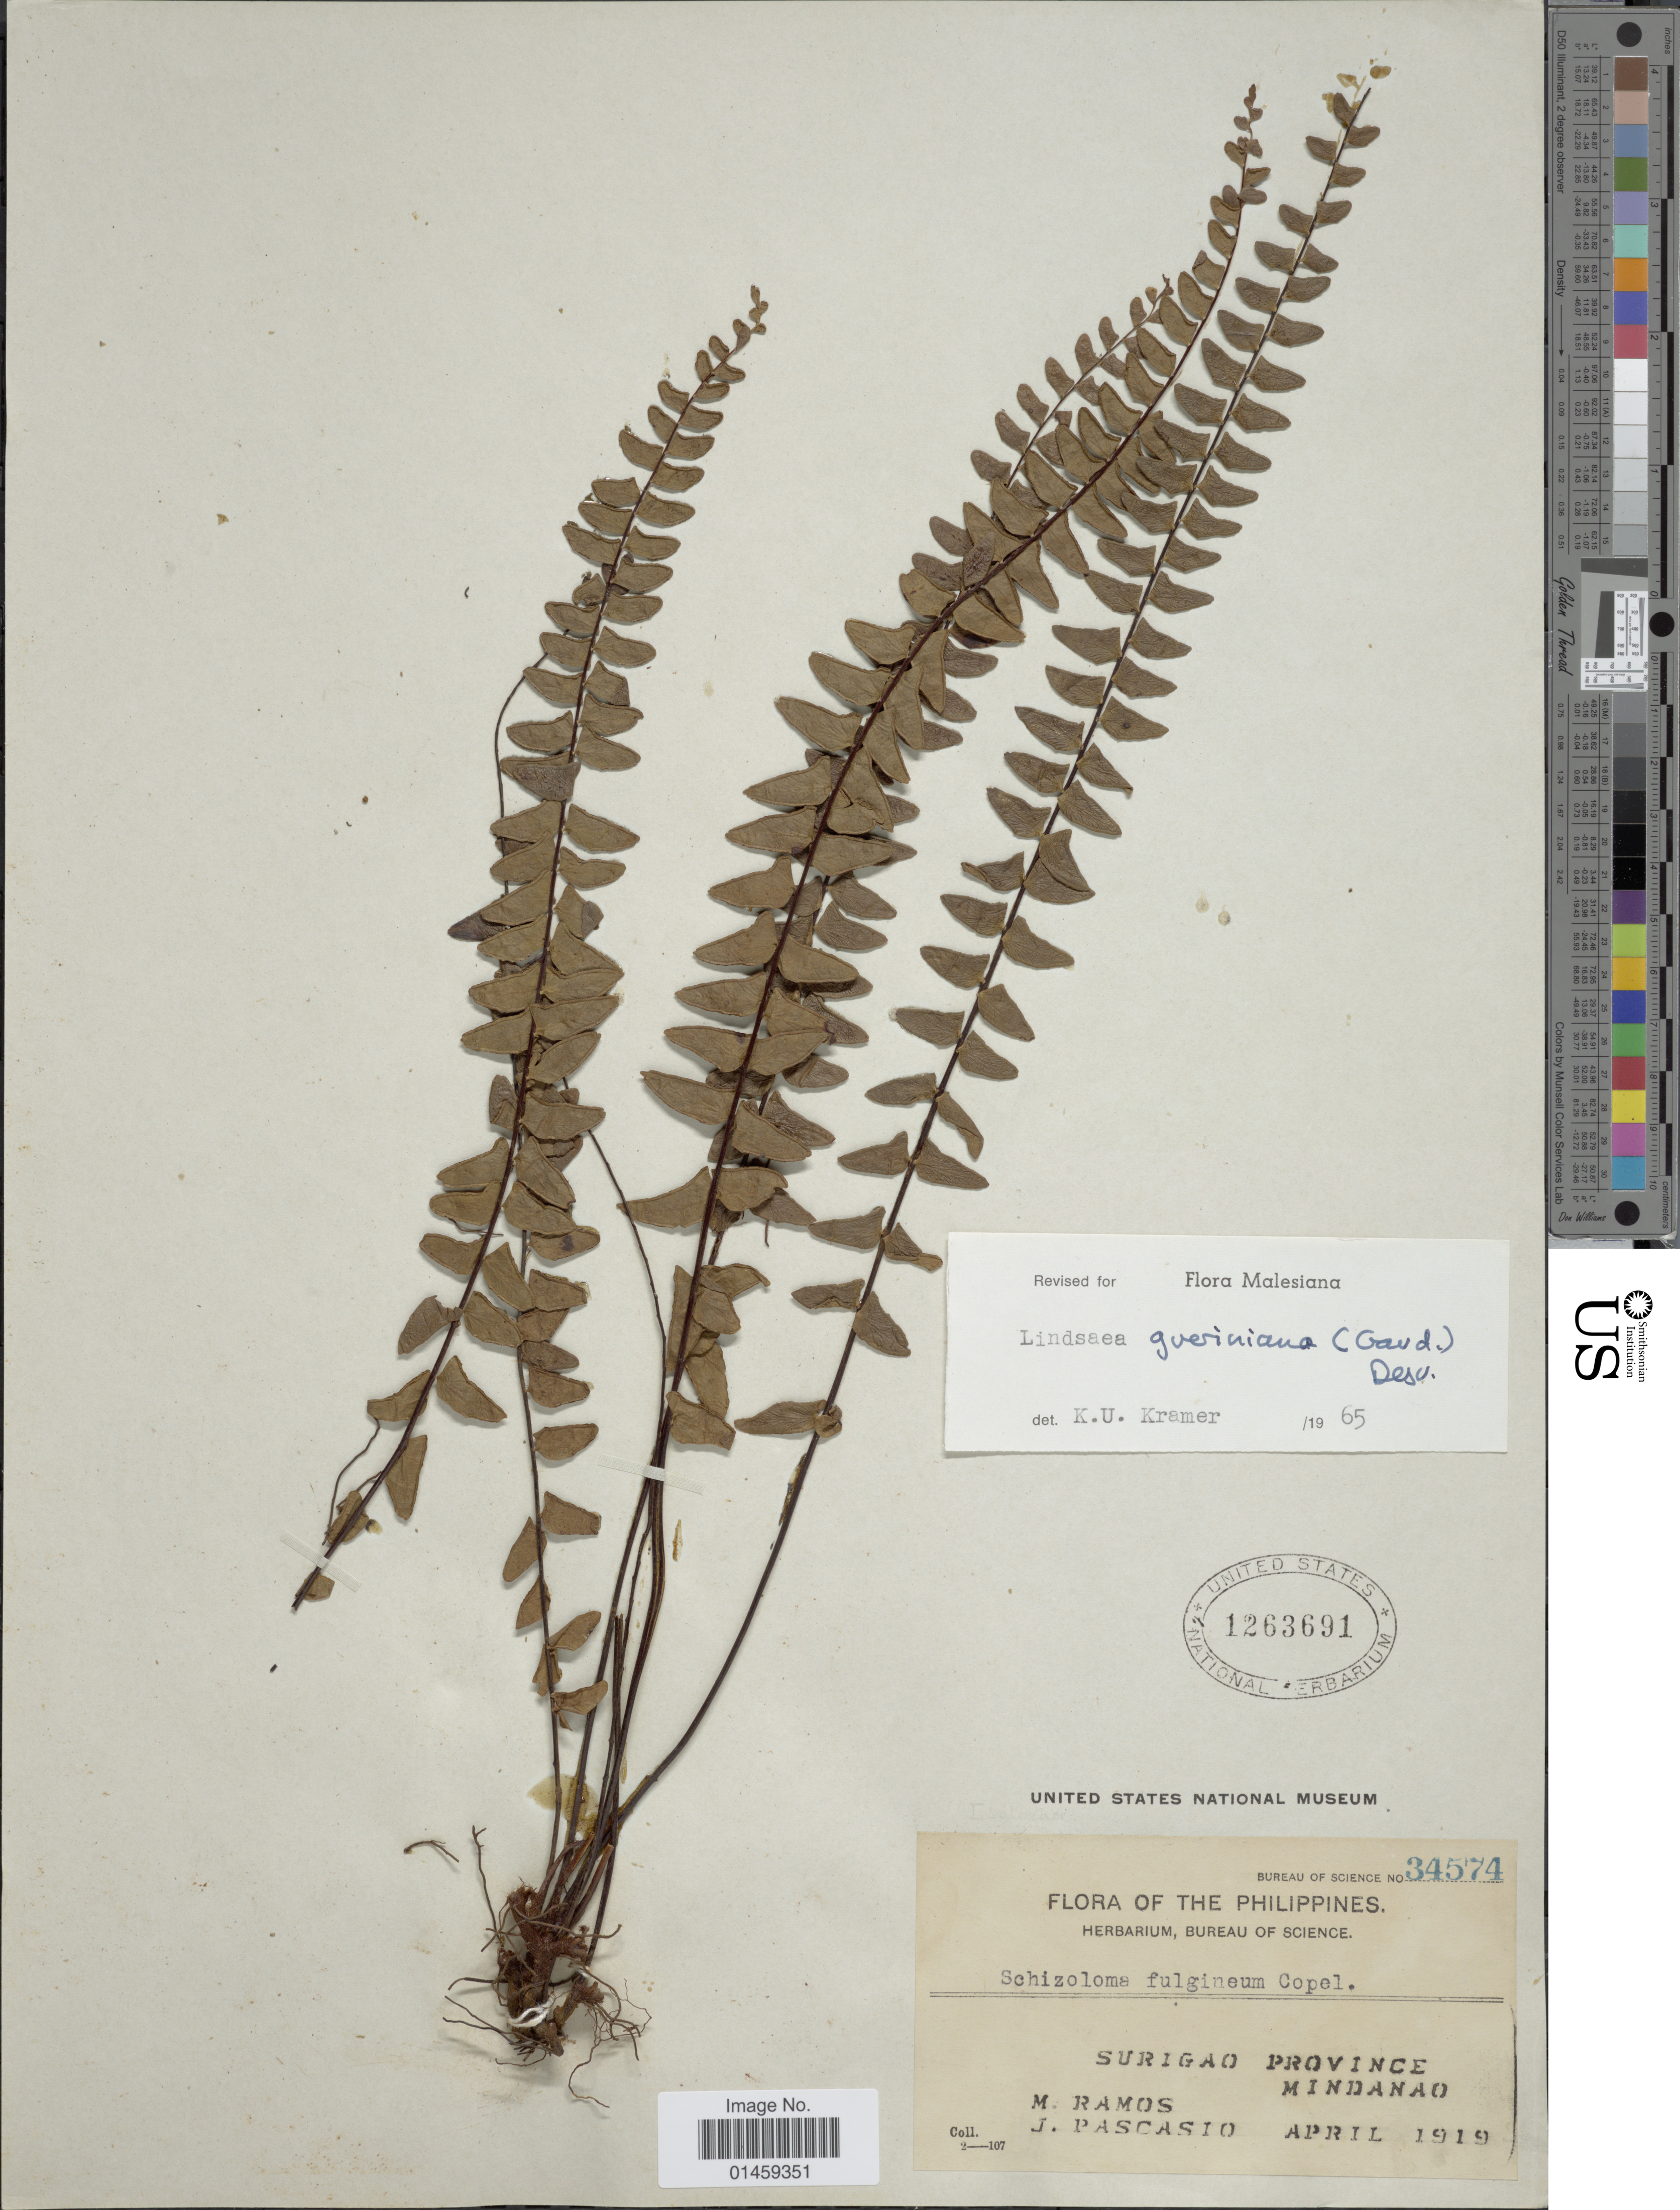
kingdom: Plantae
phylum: Tracheophyta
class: Polypodiopsida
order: Polypodiales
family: Lindsaeaceae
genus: Lindsaea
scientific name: Lindsaea gueriniana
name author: (Gaudich.) Desv.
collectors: M. Ramos & J. Pascasio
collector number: Bureau of Science 34574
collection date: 1919-04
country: Philippines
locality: Surigao Province. Mindanao.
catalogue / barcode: US 1263691